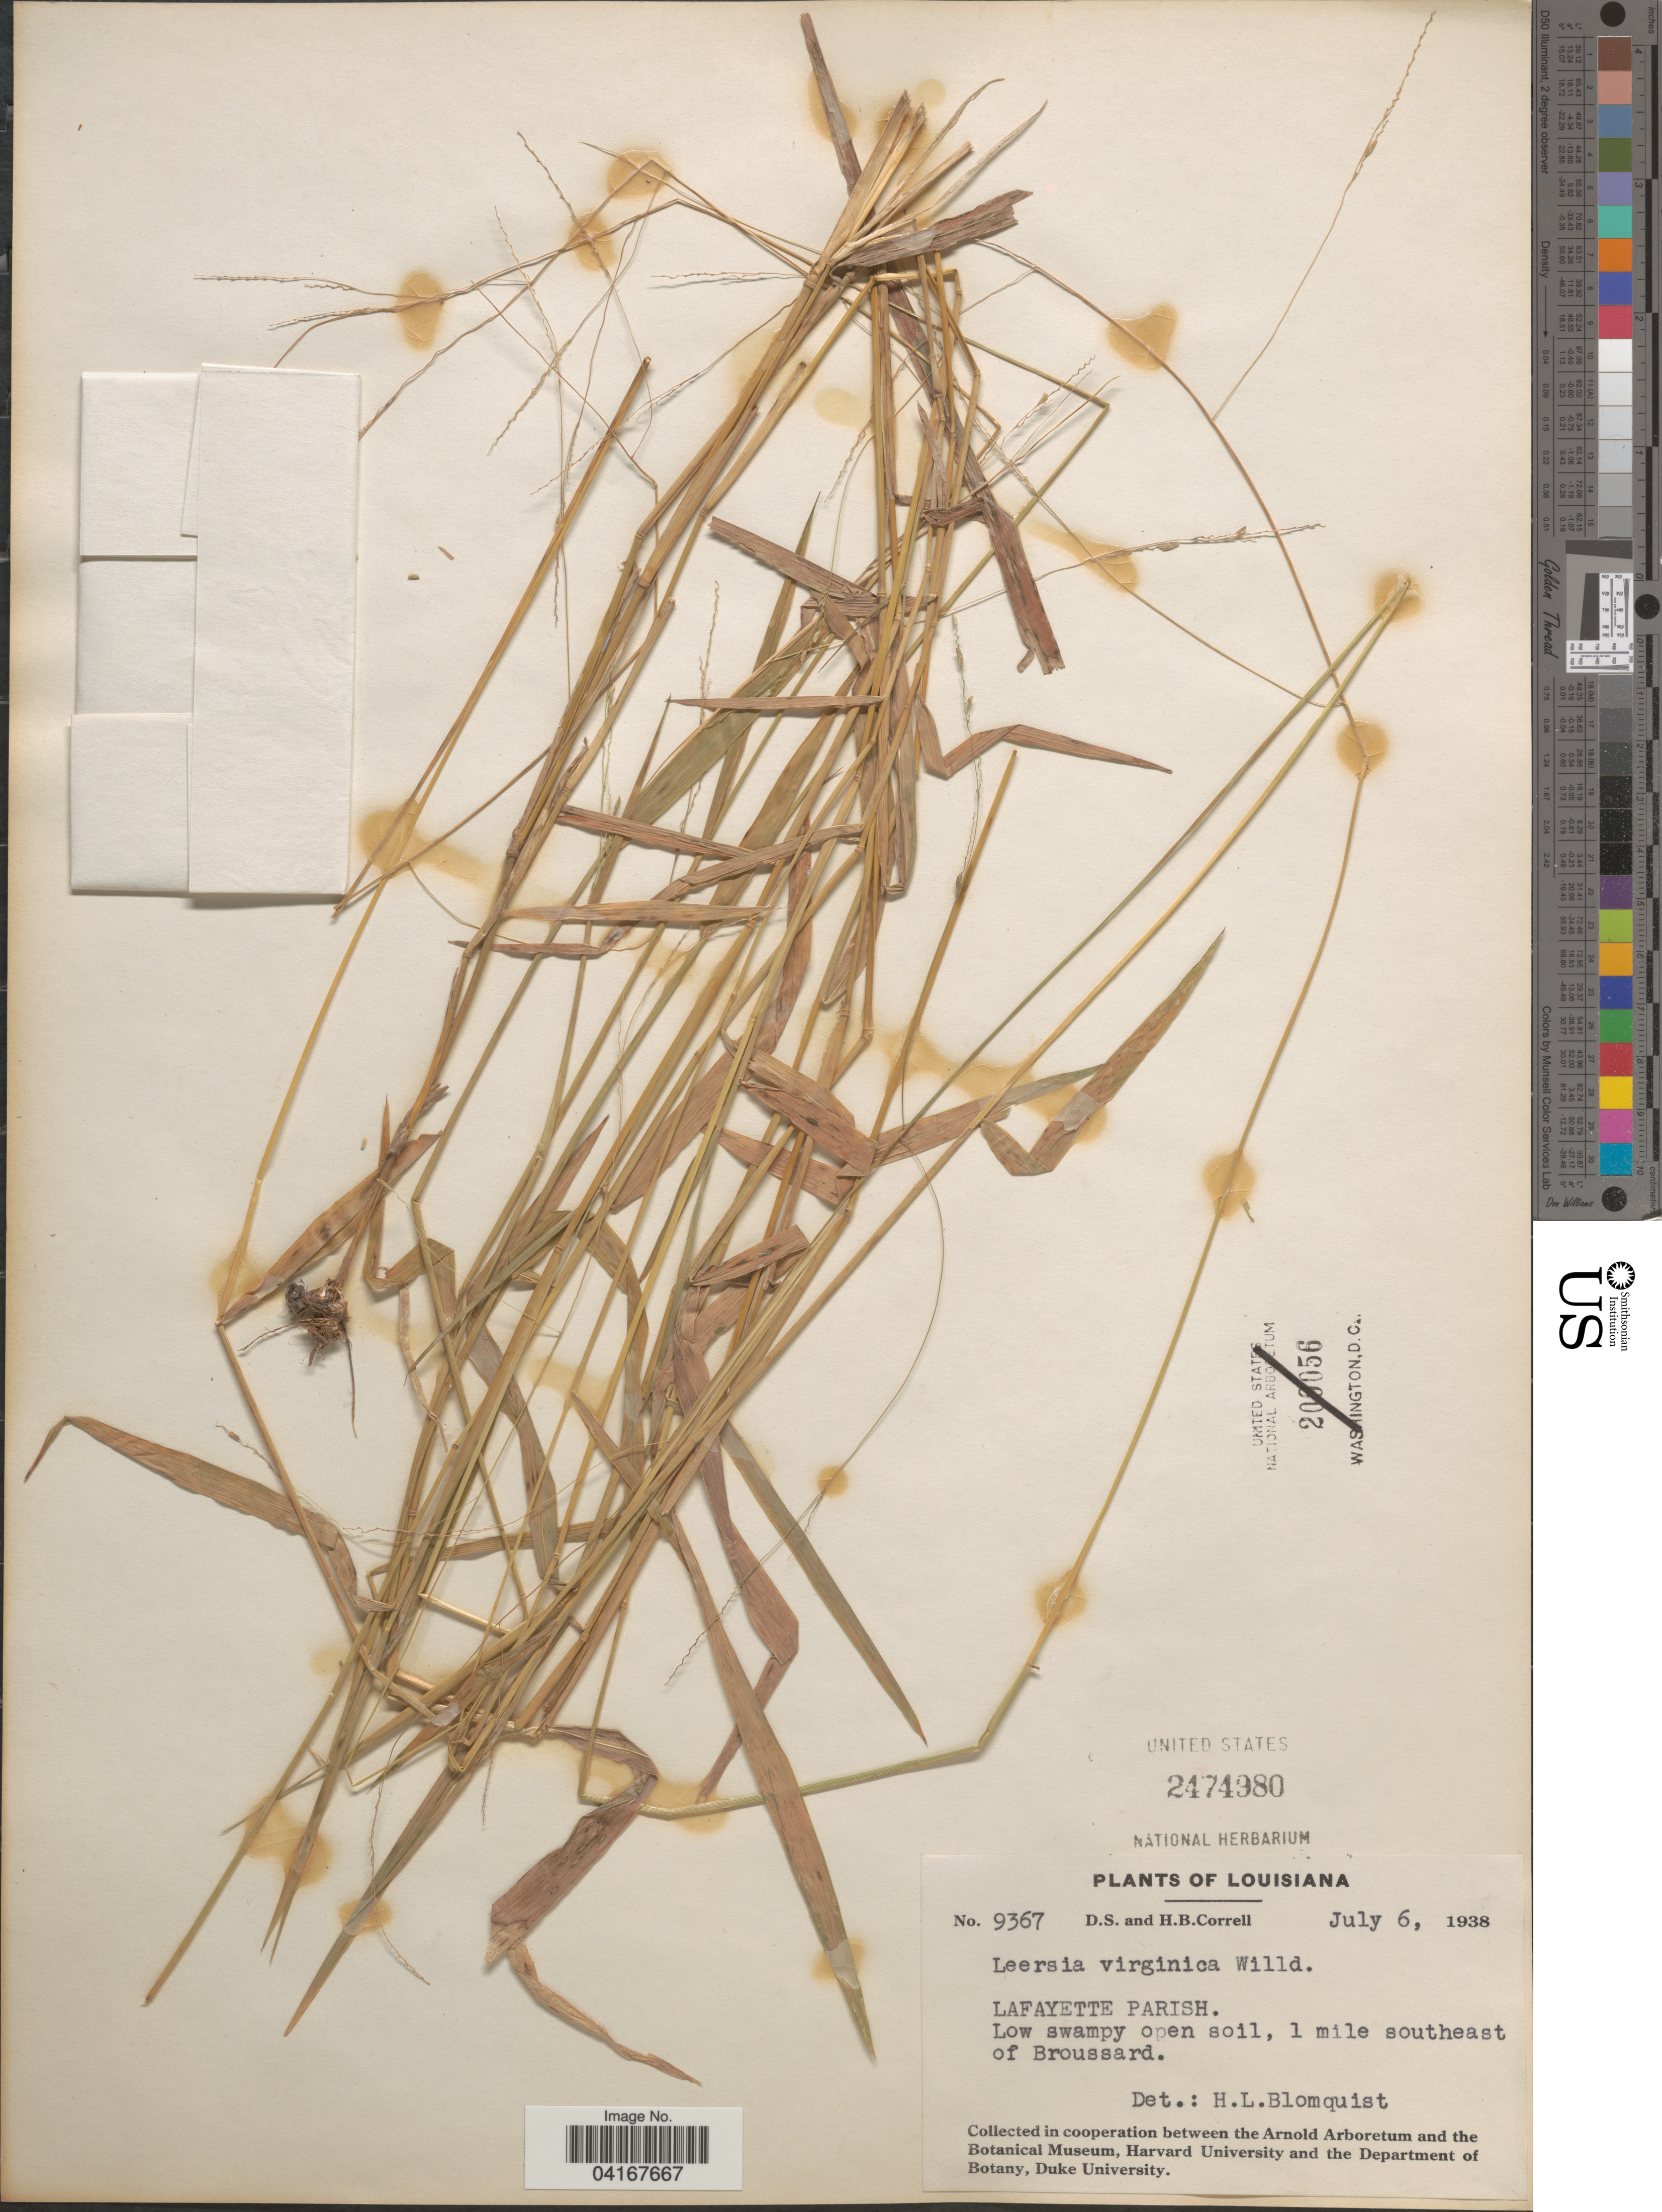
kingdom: Plantae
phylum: Tracheophyta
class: Liliopsida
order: Poales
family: Poaceae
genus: Leersia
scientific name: Leersia hexandra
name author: Sw.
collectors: D. S. Correll & H. Correll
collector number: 9367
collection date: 1938-07-06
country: United States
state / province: Louisiana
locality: Lafayette Parish. Low swampy open soil, 1 mile southeast of Broussard.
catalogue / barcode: US 2474980